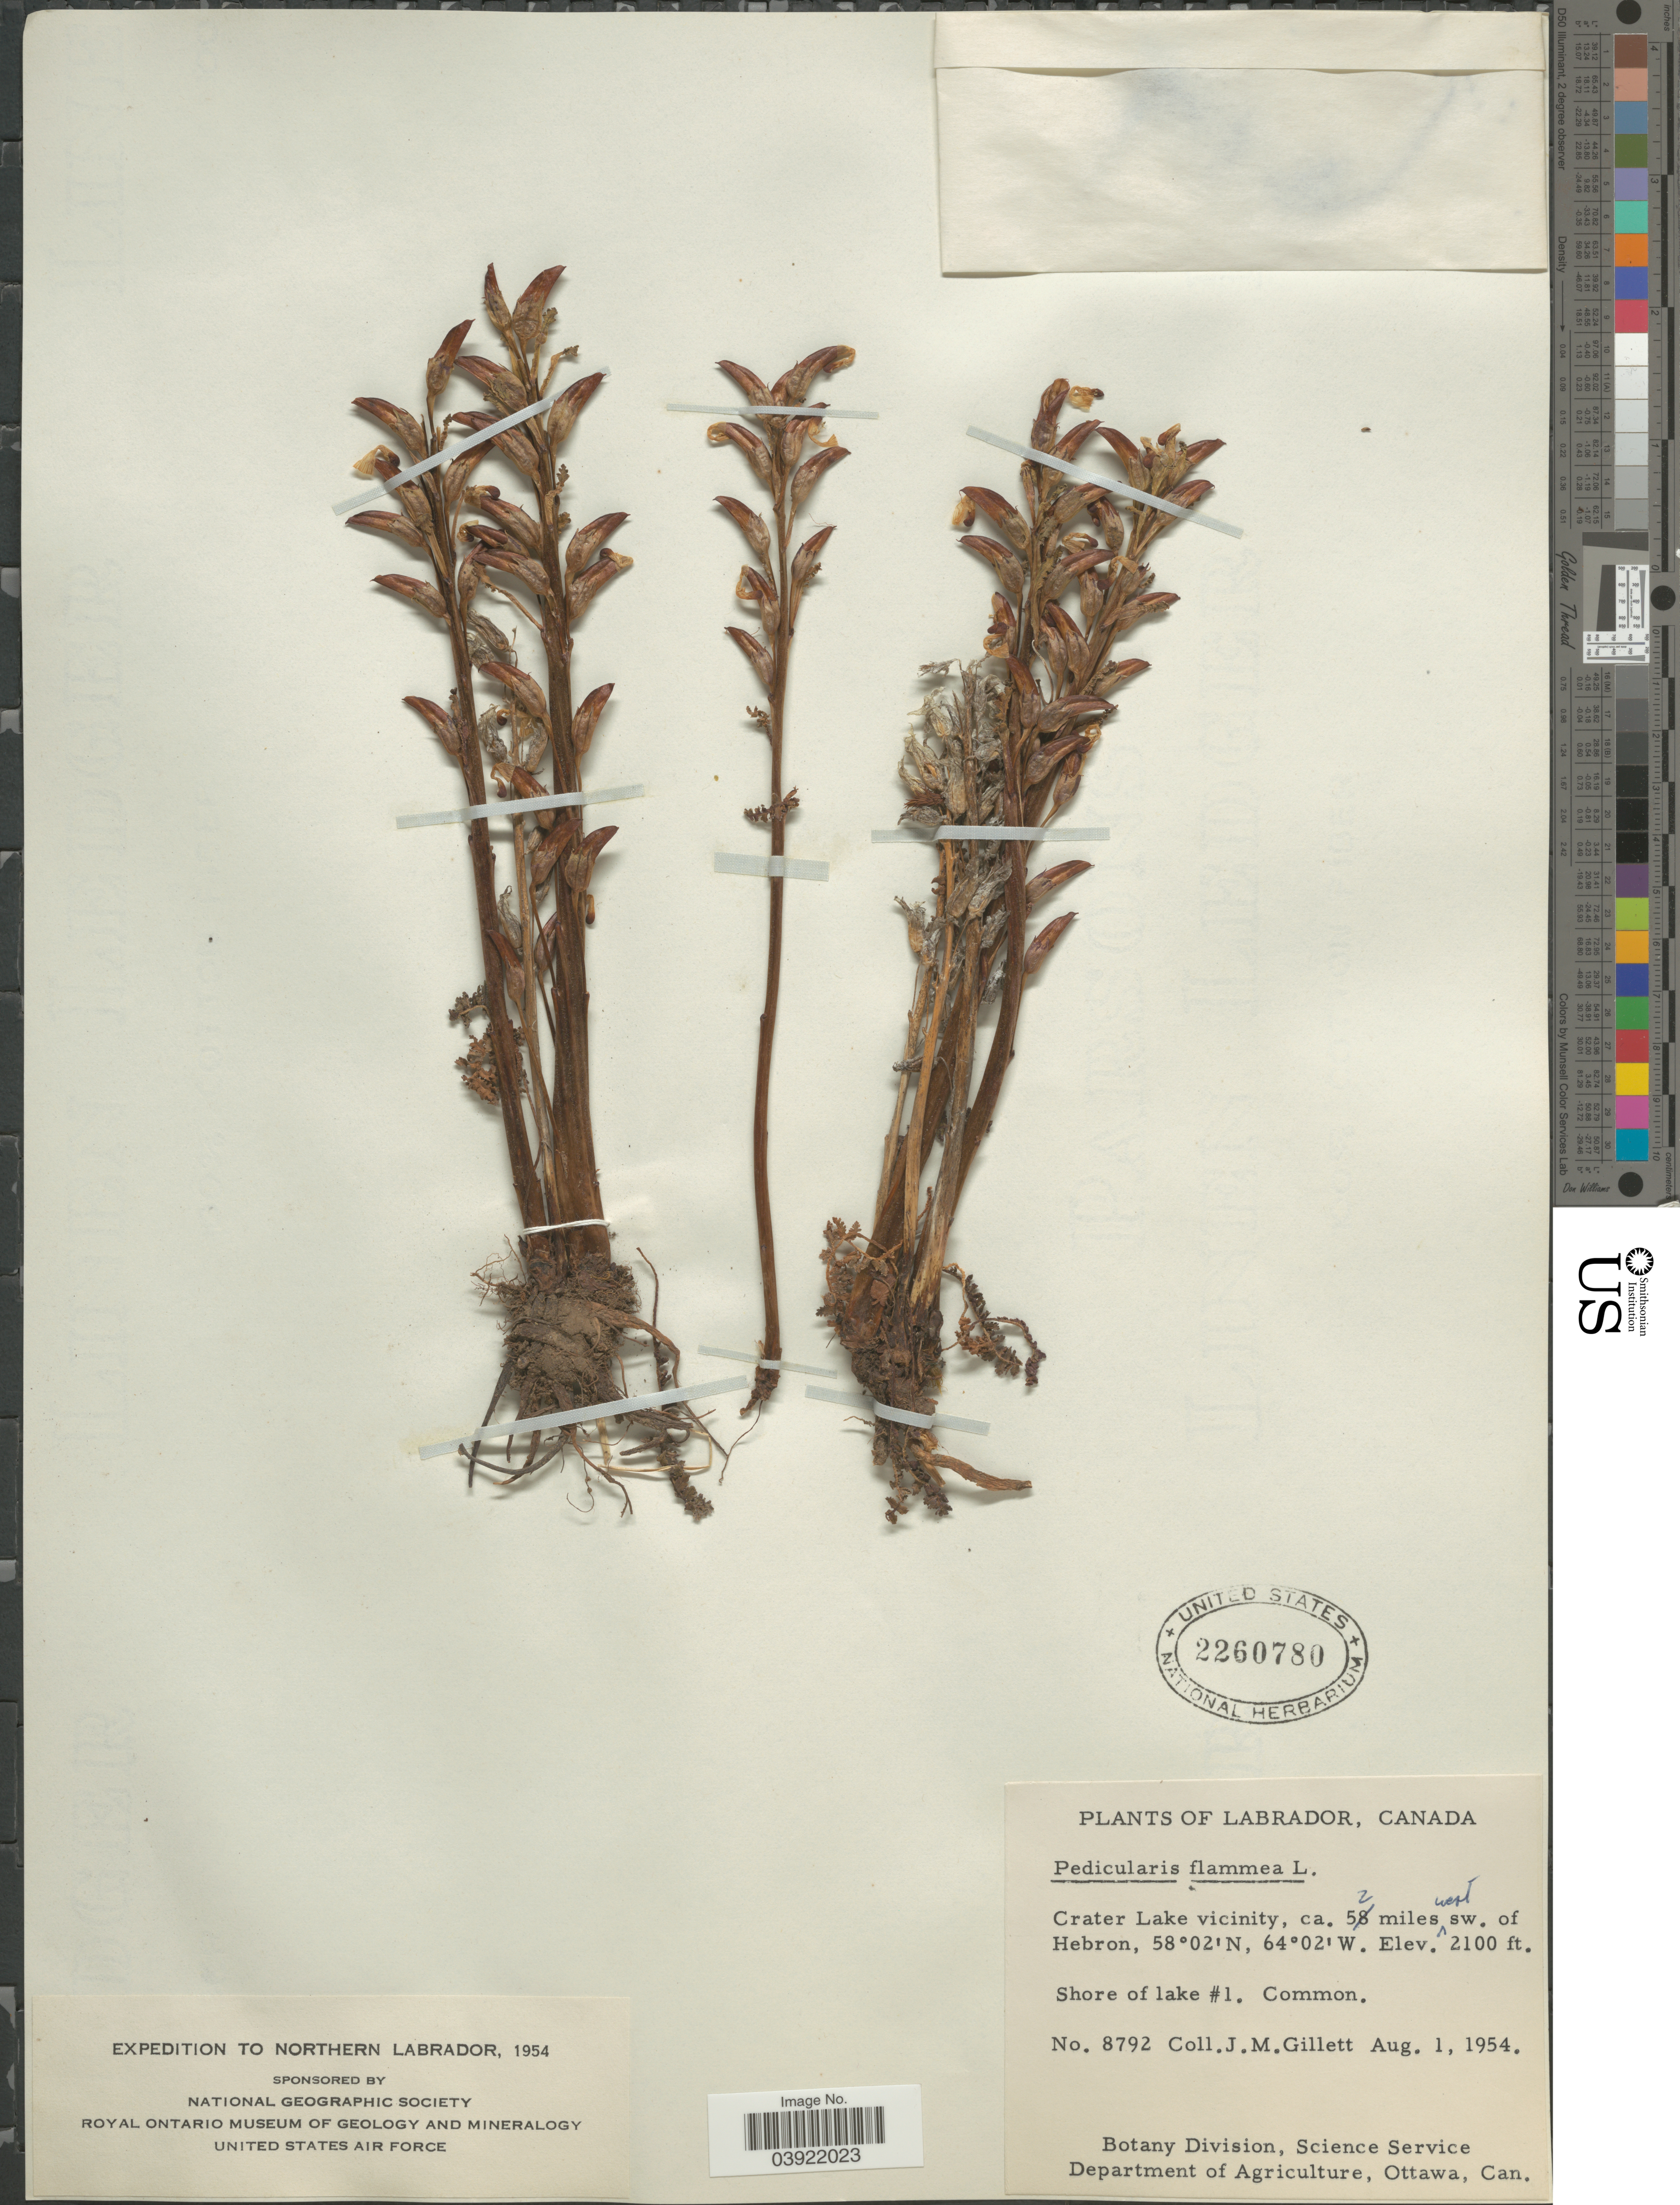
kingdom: Plantae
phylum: Tracheophyta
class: Magnoliopsida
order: Lamiales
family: Orobanchaceae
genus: Pedicularis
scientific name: Pedicularis flammea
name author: L.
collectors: J. M. Gillett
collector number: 8792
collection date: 1954-08-01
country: Canada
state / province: Newfoundland and Labrador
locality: Labrador. Crater Lake vicinity, ca. 52 miles west sw. of Hebron. Shore of lake #1.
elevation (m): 640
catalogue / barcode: US 2260780